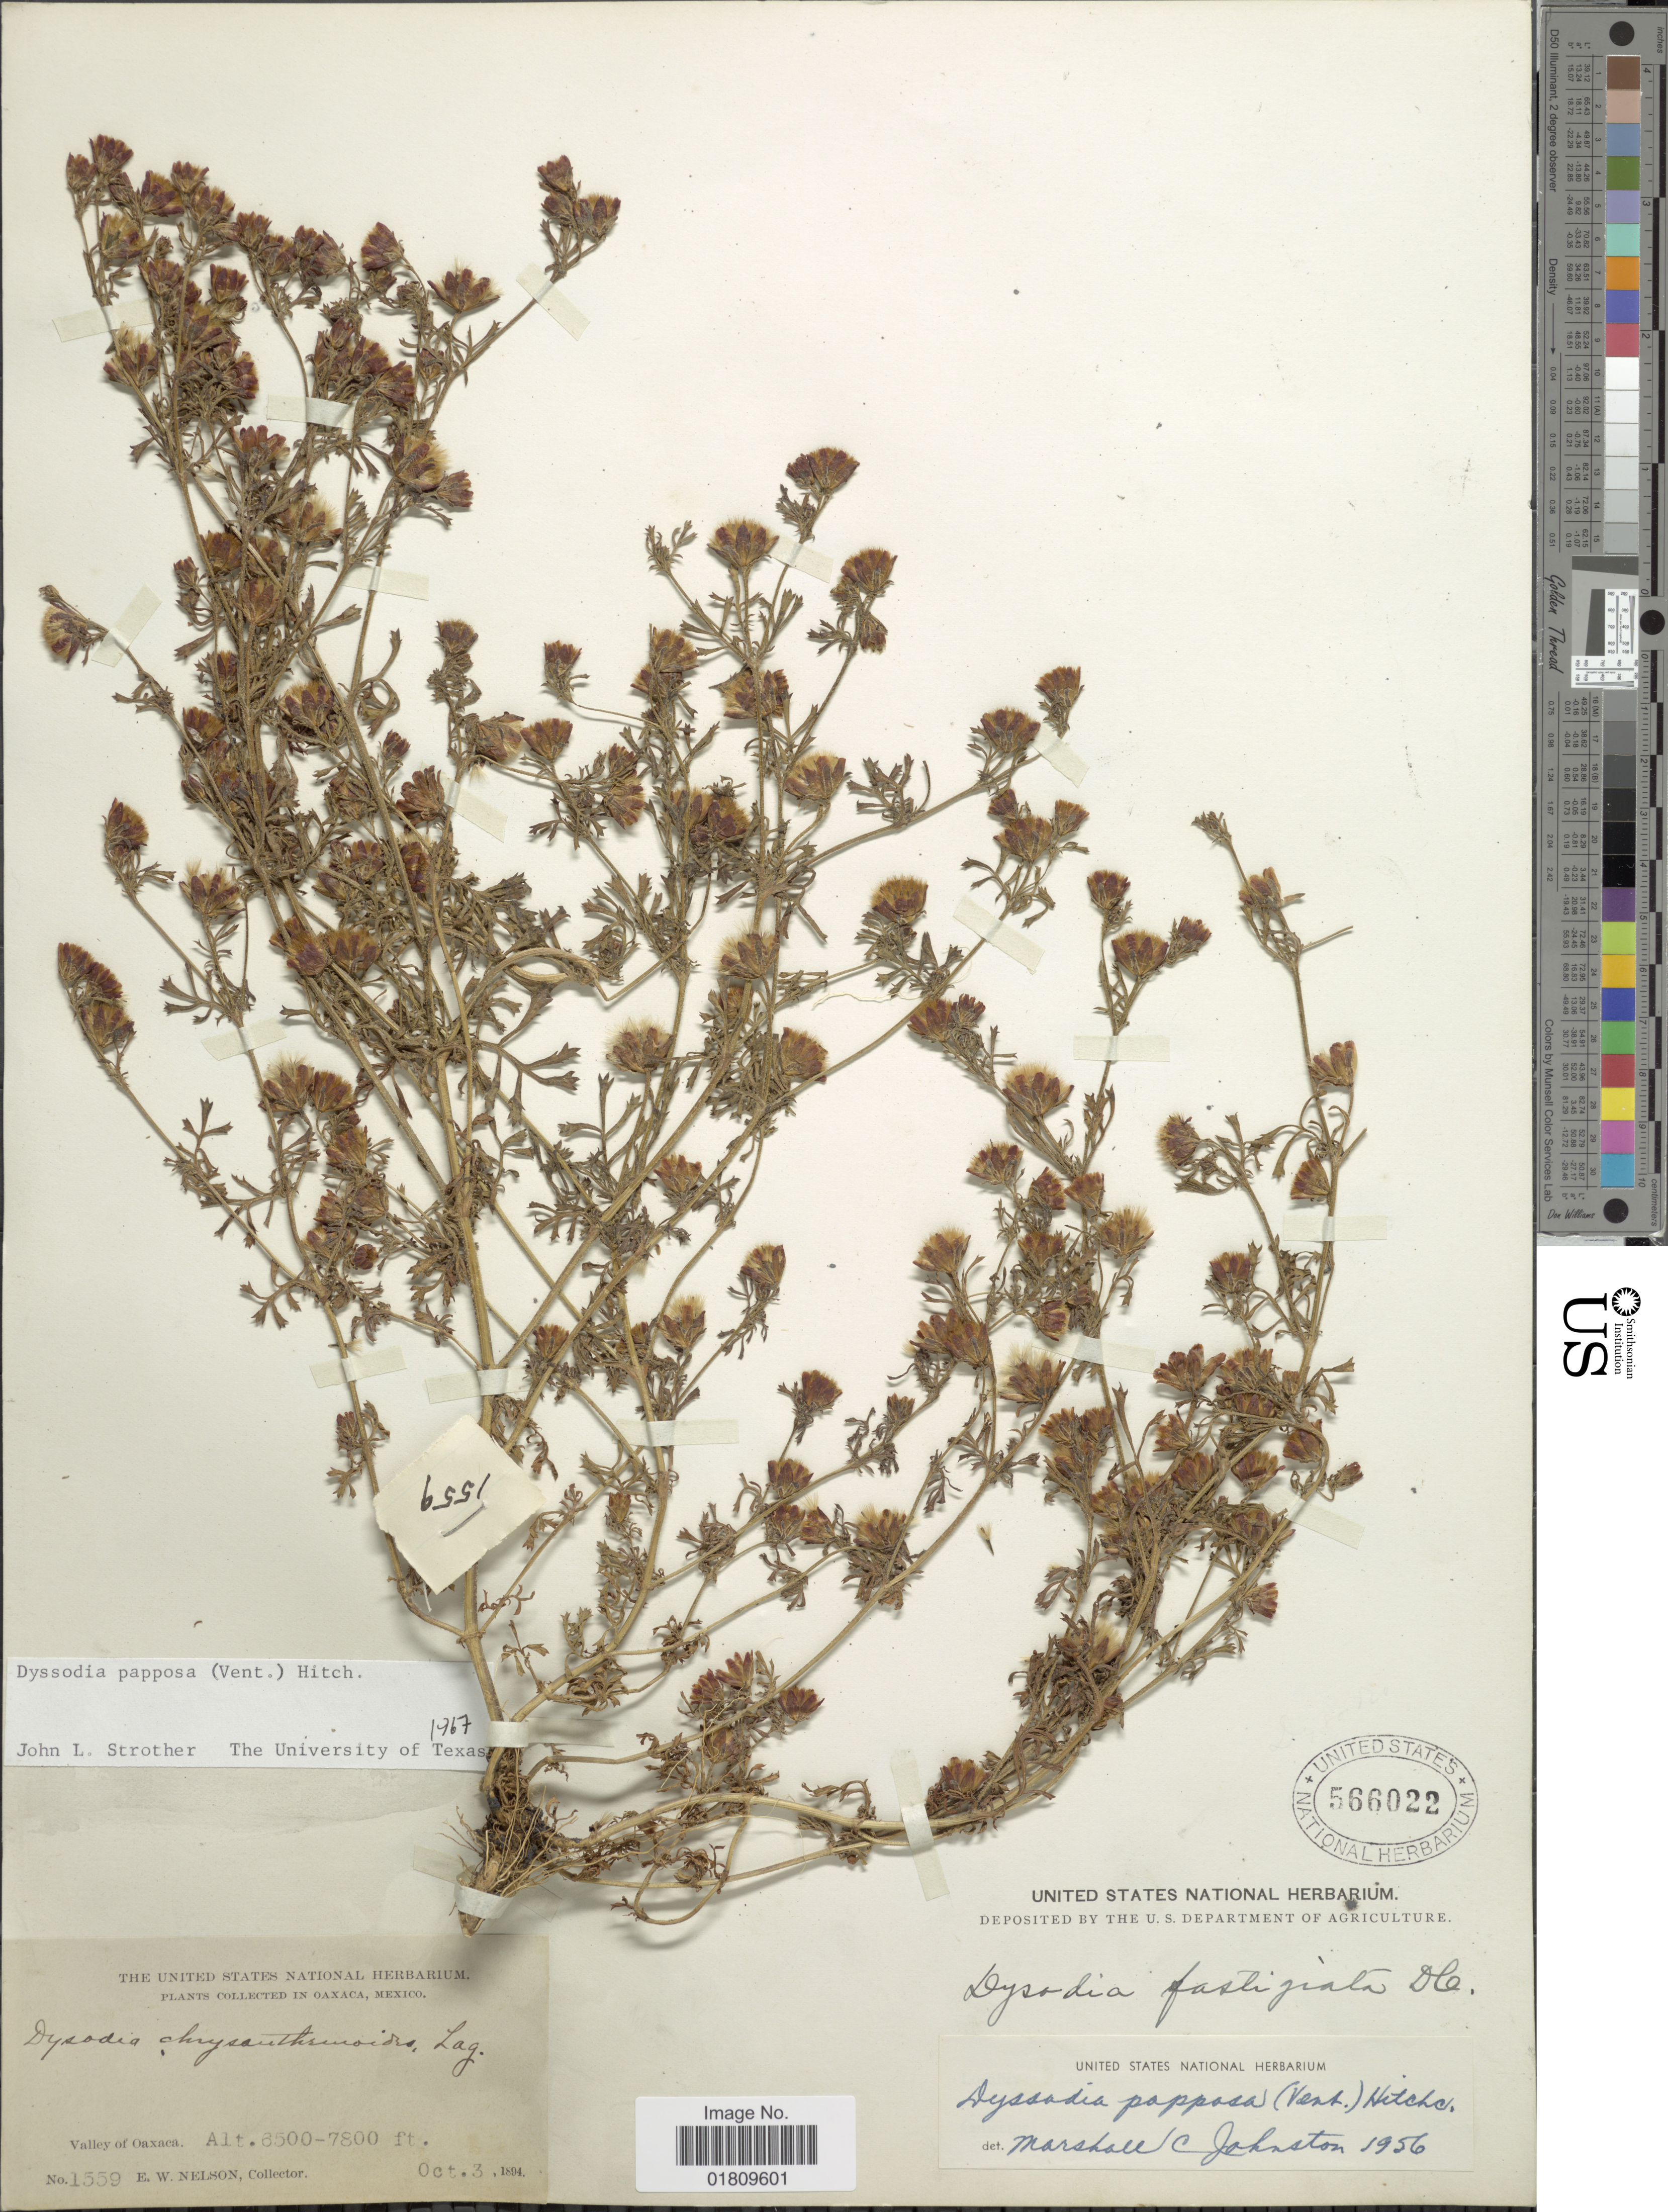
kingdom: Plantae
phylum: Tracheophyta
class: Magnoliopsida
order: Asterales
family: Asteraceae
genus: Dyssodia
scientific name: Dyssodia papposa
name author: (Vent.) Hitchc.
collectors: E. W. Nelson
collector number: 1559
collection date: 1894-10-03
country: Mexico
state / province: Oaxaca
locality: Valley of Oaxaca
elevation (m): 1981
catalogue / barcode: US 566022